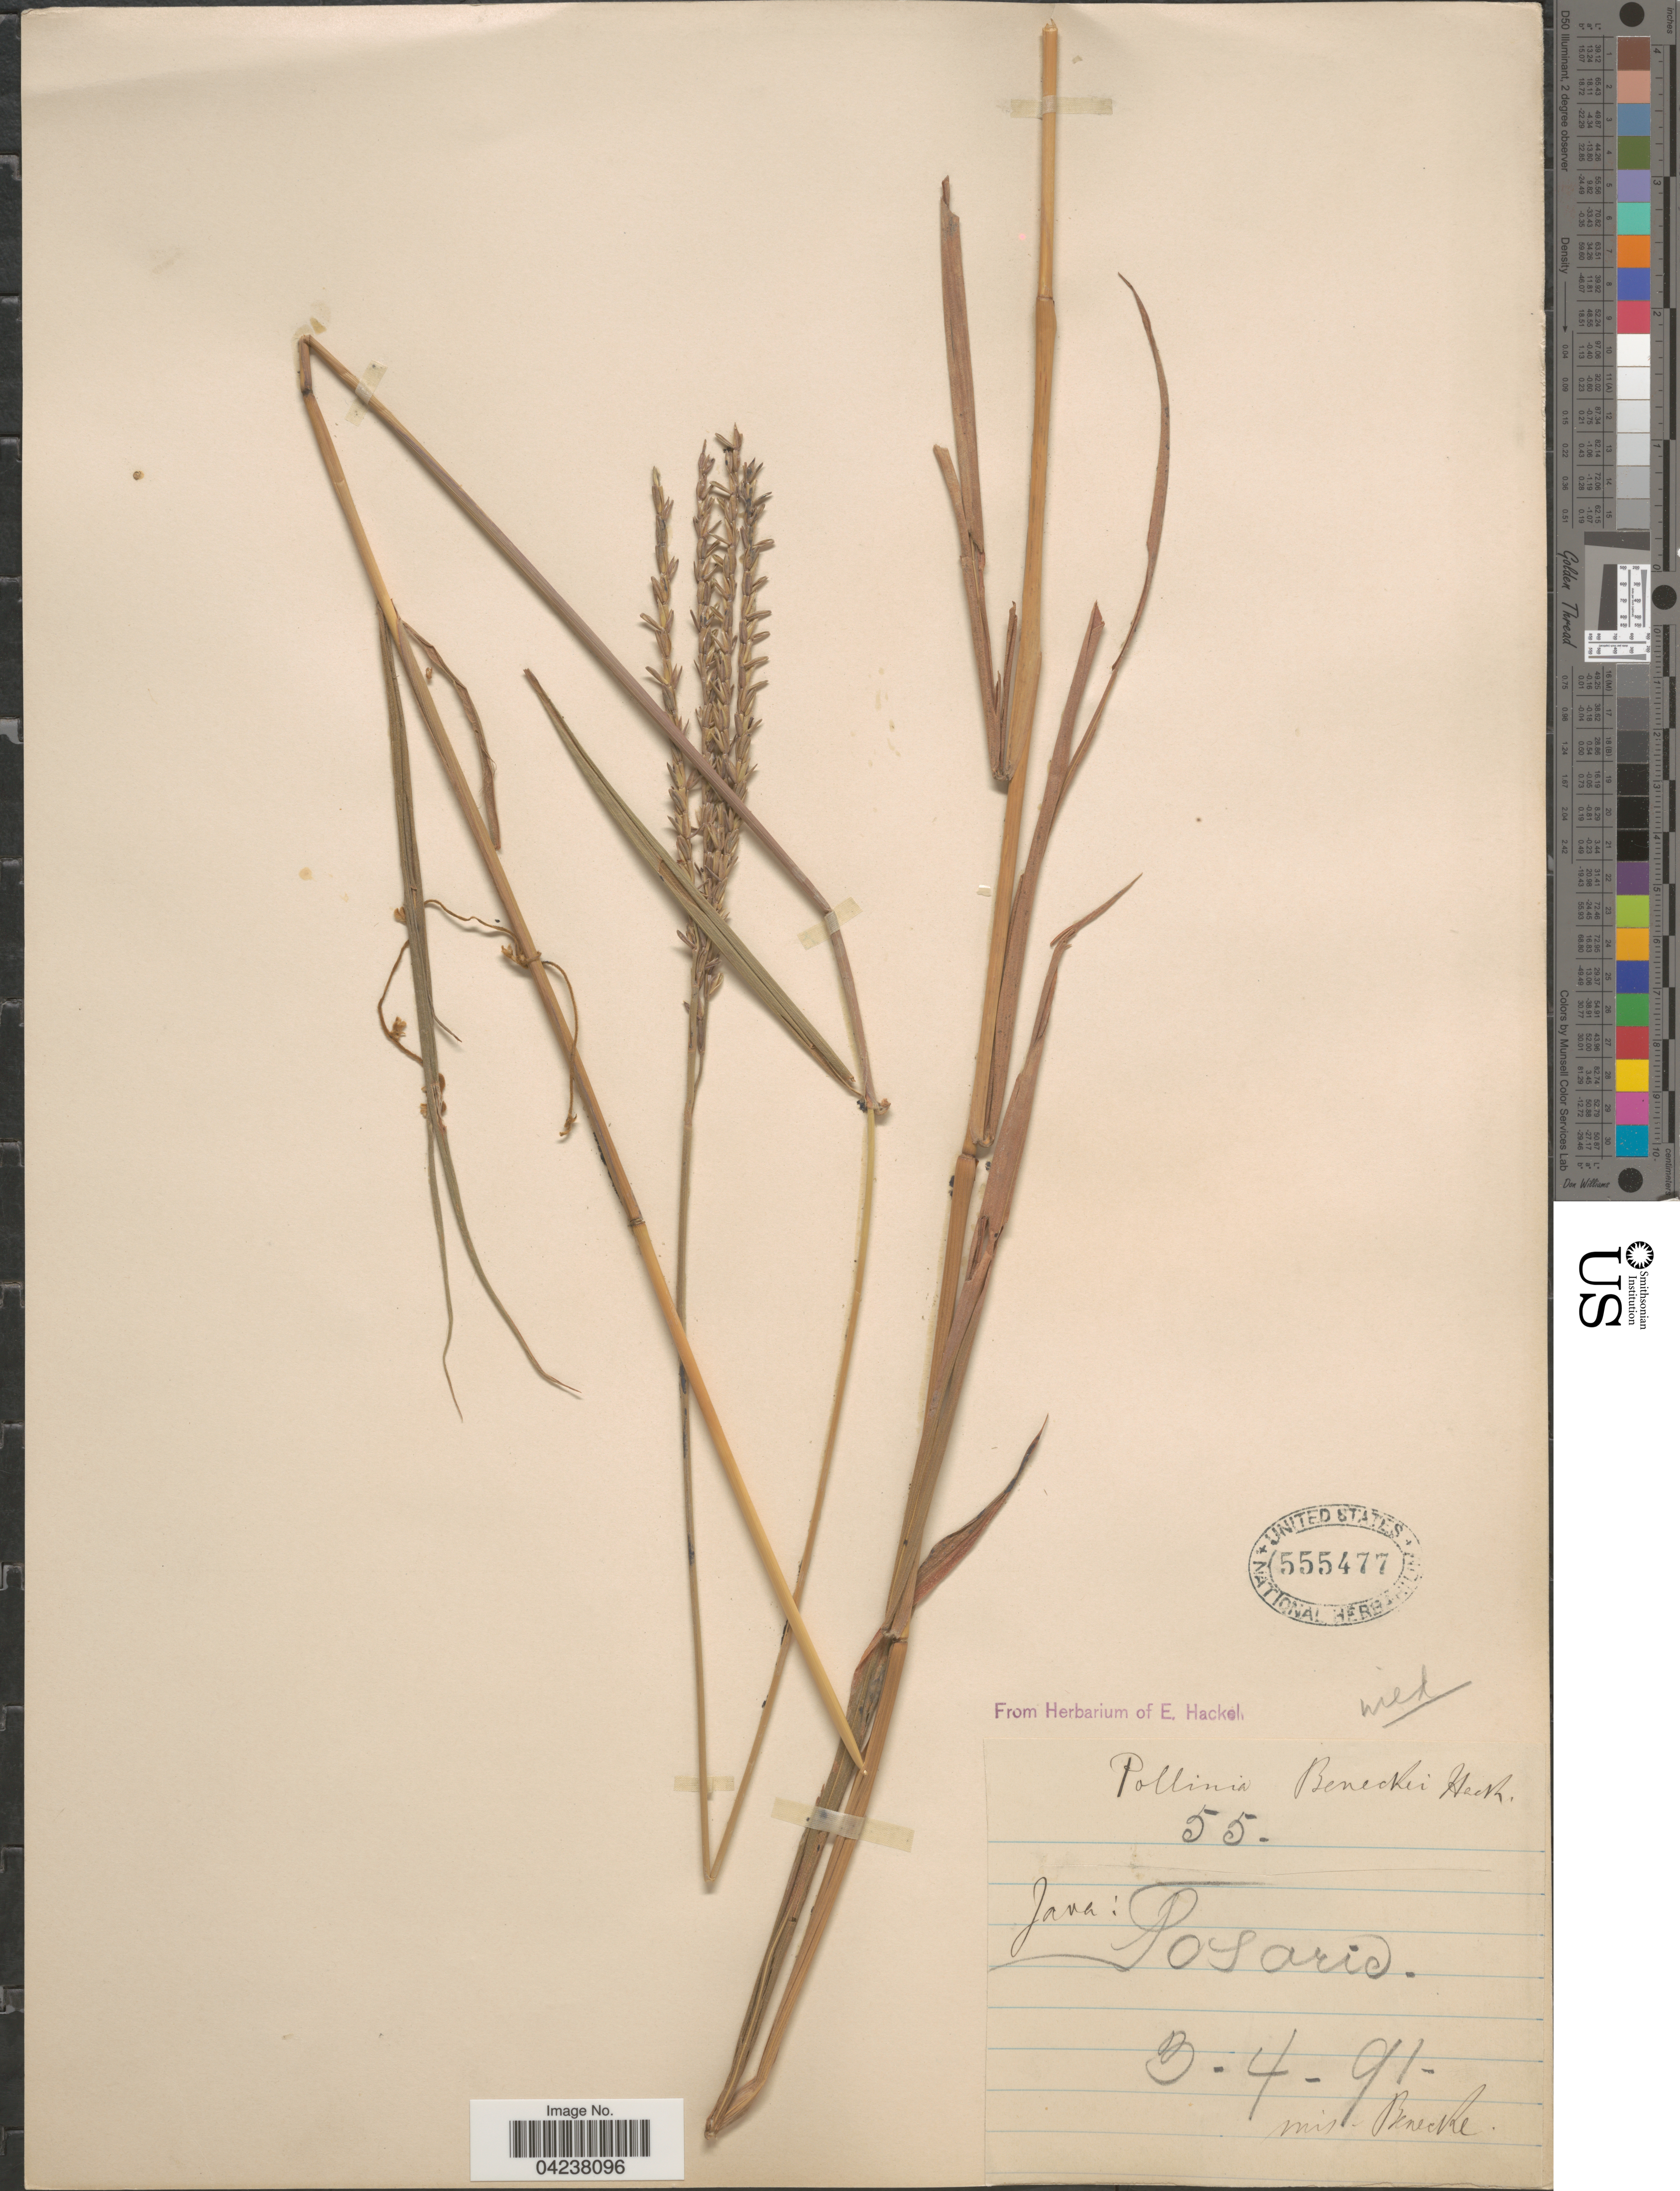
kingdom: Plantae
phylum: Tracheophyta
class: Liliopsida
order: Poales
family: Poaceae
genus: Microstegium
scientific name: Microstegium rufispicum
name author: (Steud.) A. Camus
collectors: Benecke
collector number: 55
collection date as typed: Transcribed d/m/y: 3/4/91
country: Indonesia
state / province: Java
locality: Posarie.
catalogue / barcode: US 555477